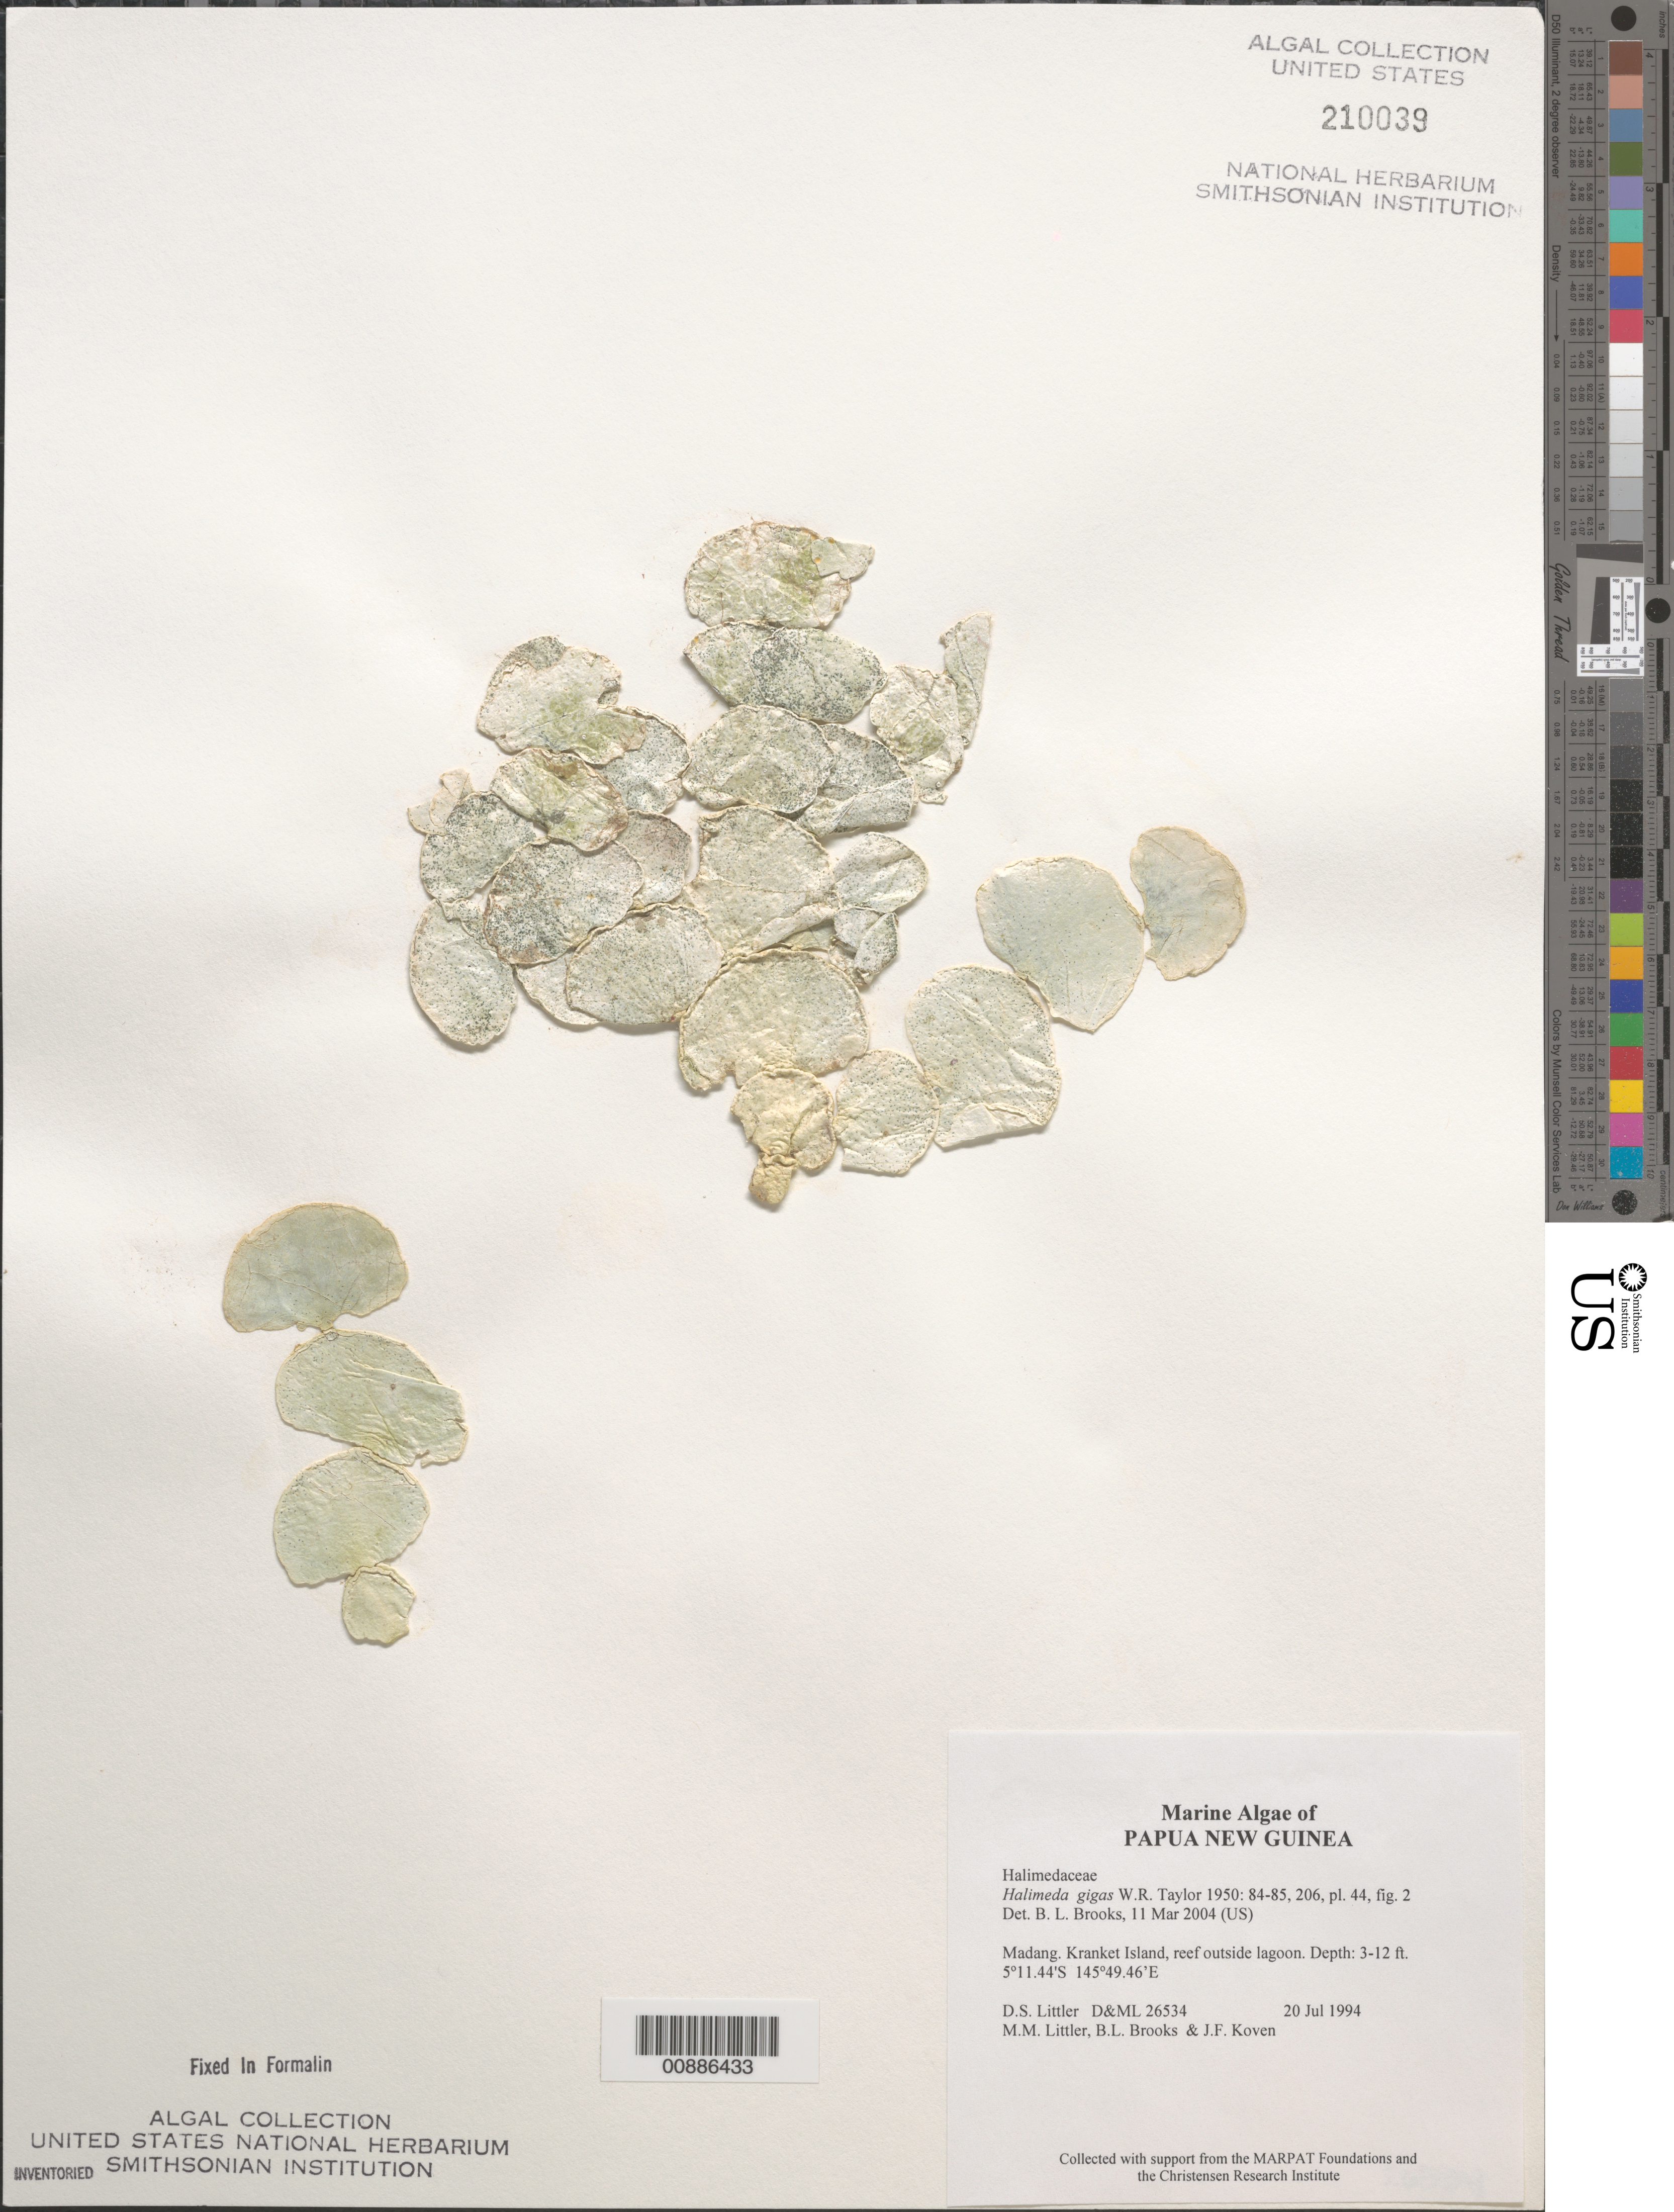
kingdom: Plantae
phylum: Chlorophyta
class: Ulvophyceae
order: Bryopsidales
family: Halimedaceae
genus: Halimeda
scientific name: Halimeda gigas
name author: W.R. Taylor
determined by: Brooks, B. L., (BOT), Smithsonian Institution - National Museum of Natural History (UNITED STATES)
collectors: D. S. Littler, M. M. Littler, B. Brooks & J. Koven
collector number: D&ML 26534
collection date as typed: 20 Jul 1994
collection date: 1994-07-20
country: Papua New Guinea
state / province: Madang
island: Kranket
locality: Reef outside lagoon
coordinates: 5 11.44'S, 145 49.46'E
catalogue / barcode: US 210039